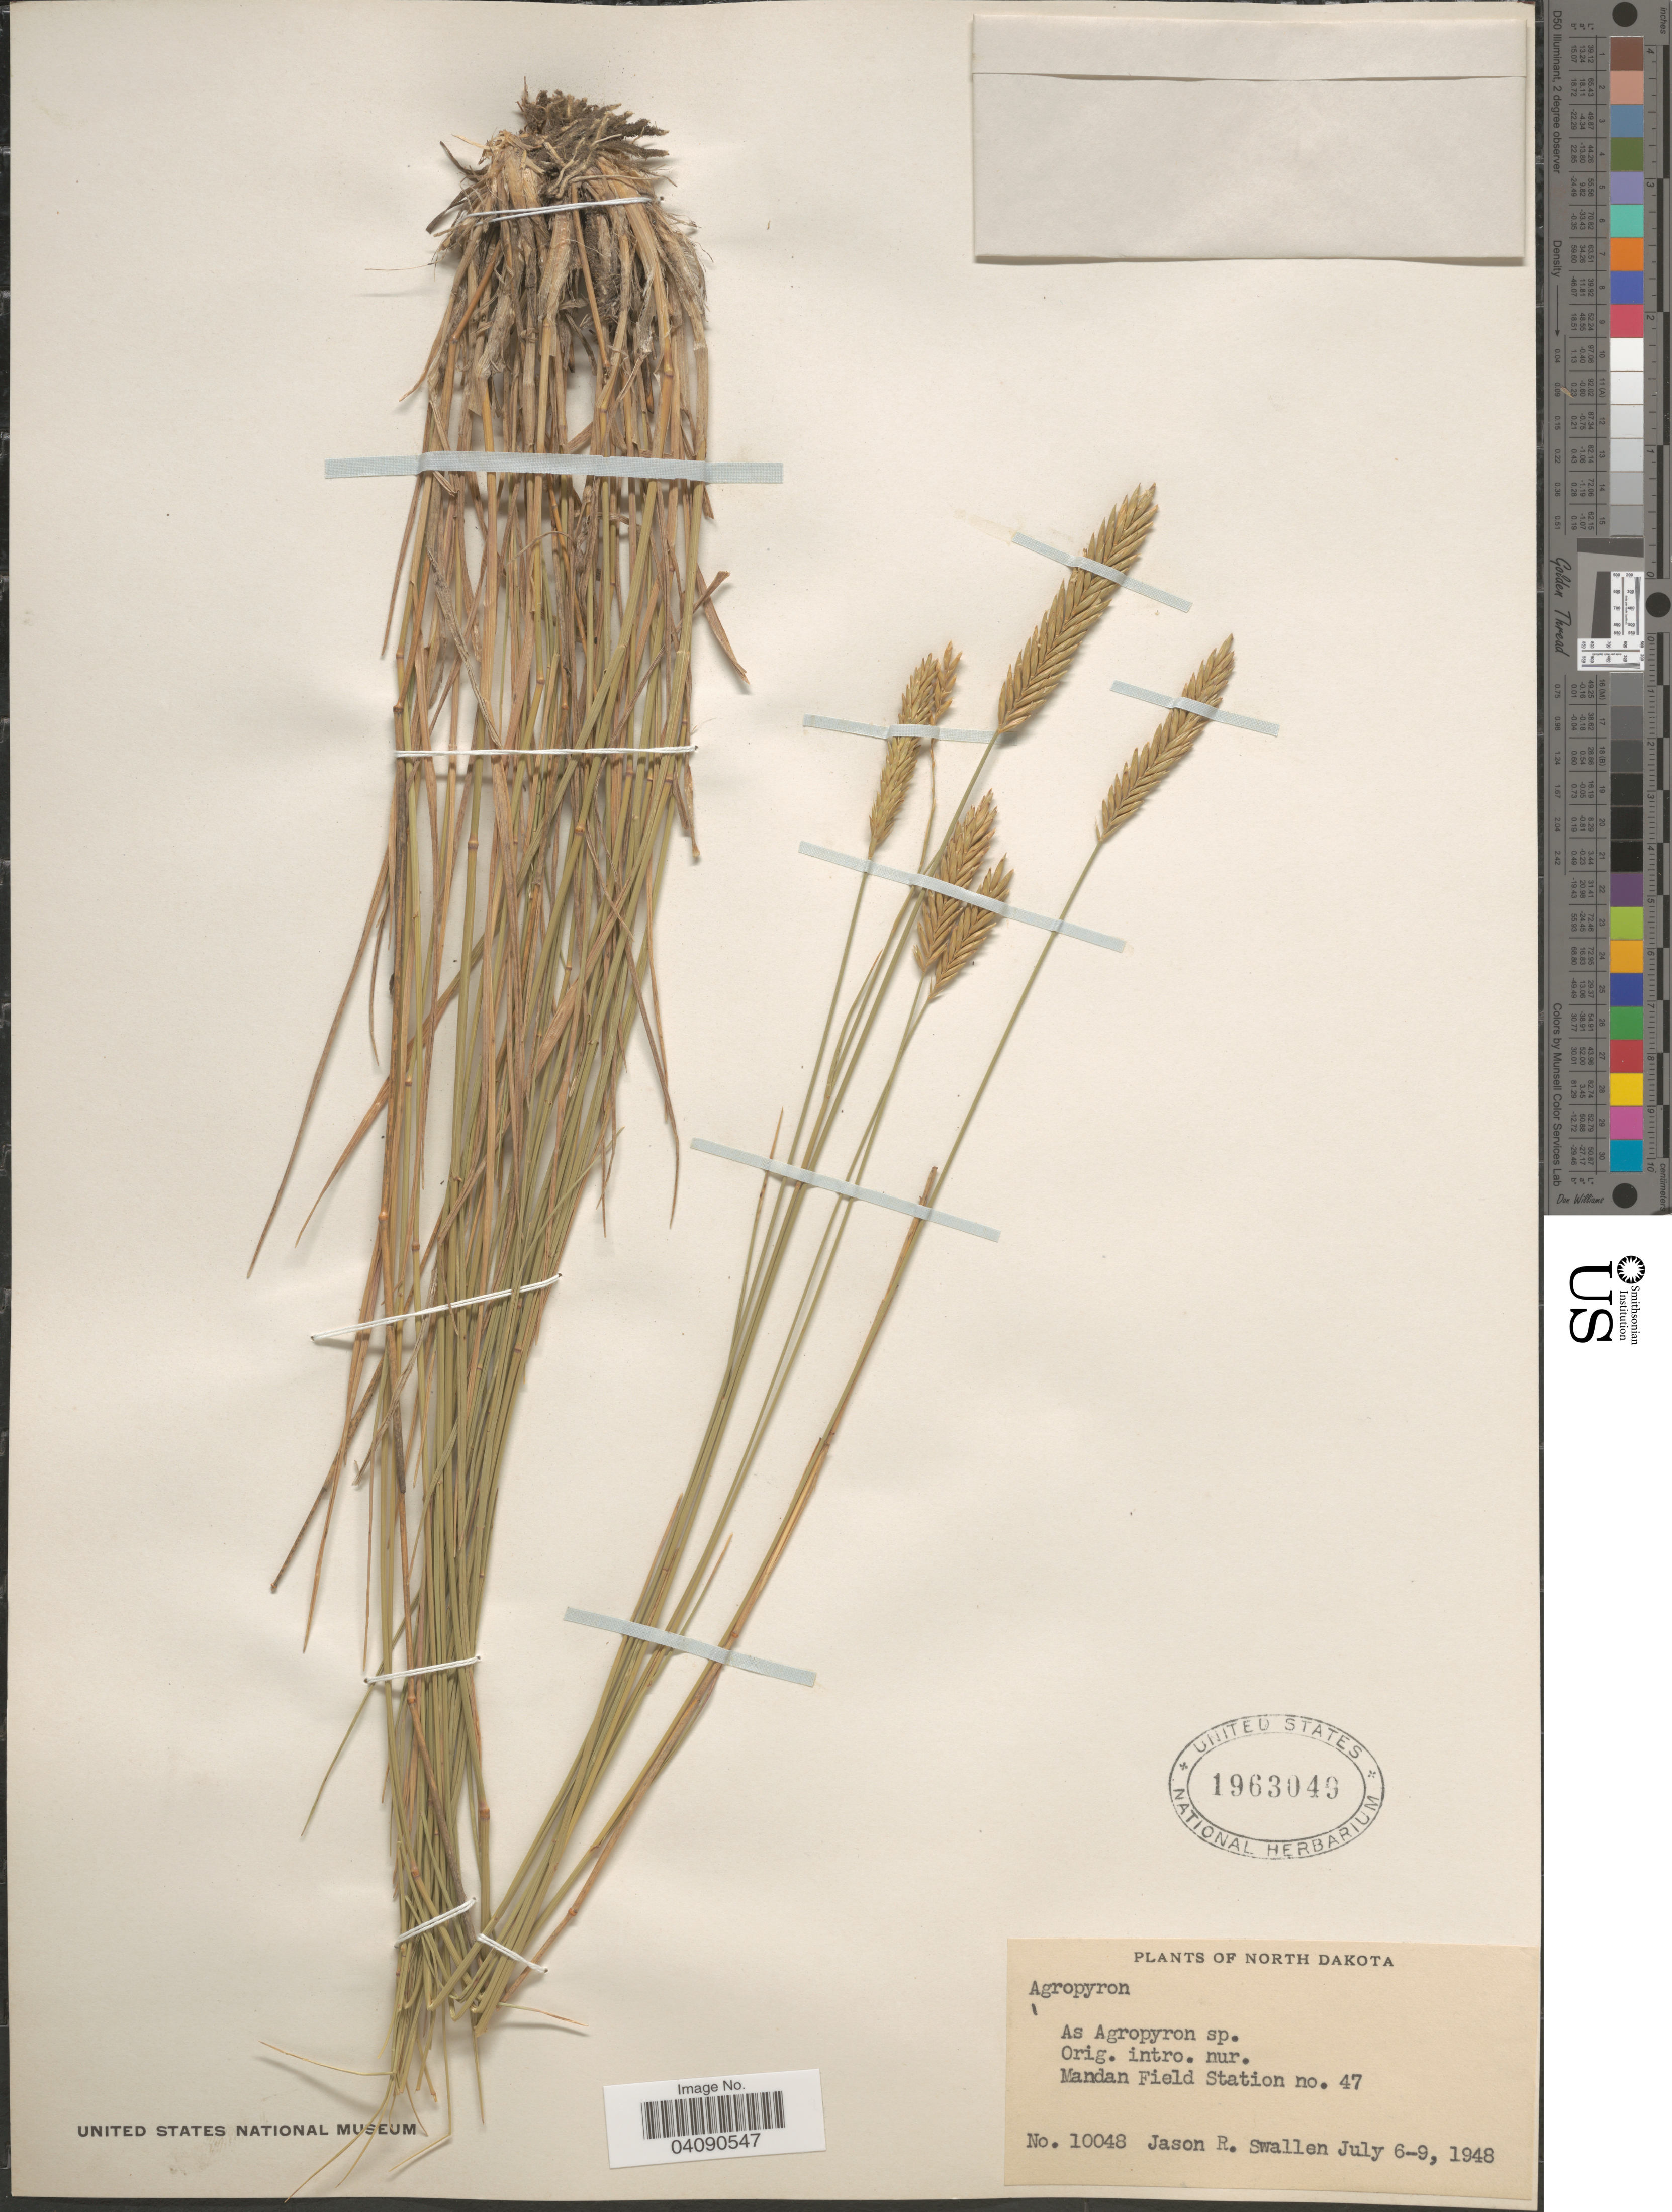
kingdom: Plantae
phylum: Tracheophyta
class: Liliopsida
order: Poales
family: Poaceae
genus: Agropyron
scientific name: Agropyron sp.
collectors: J. R. Swallen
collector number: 10048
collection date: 1948-07-06/1948-07-09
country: United States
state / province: North Dakota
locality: Mandan Field Station no. 47.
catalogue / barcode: US 1963049